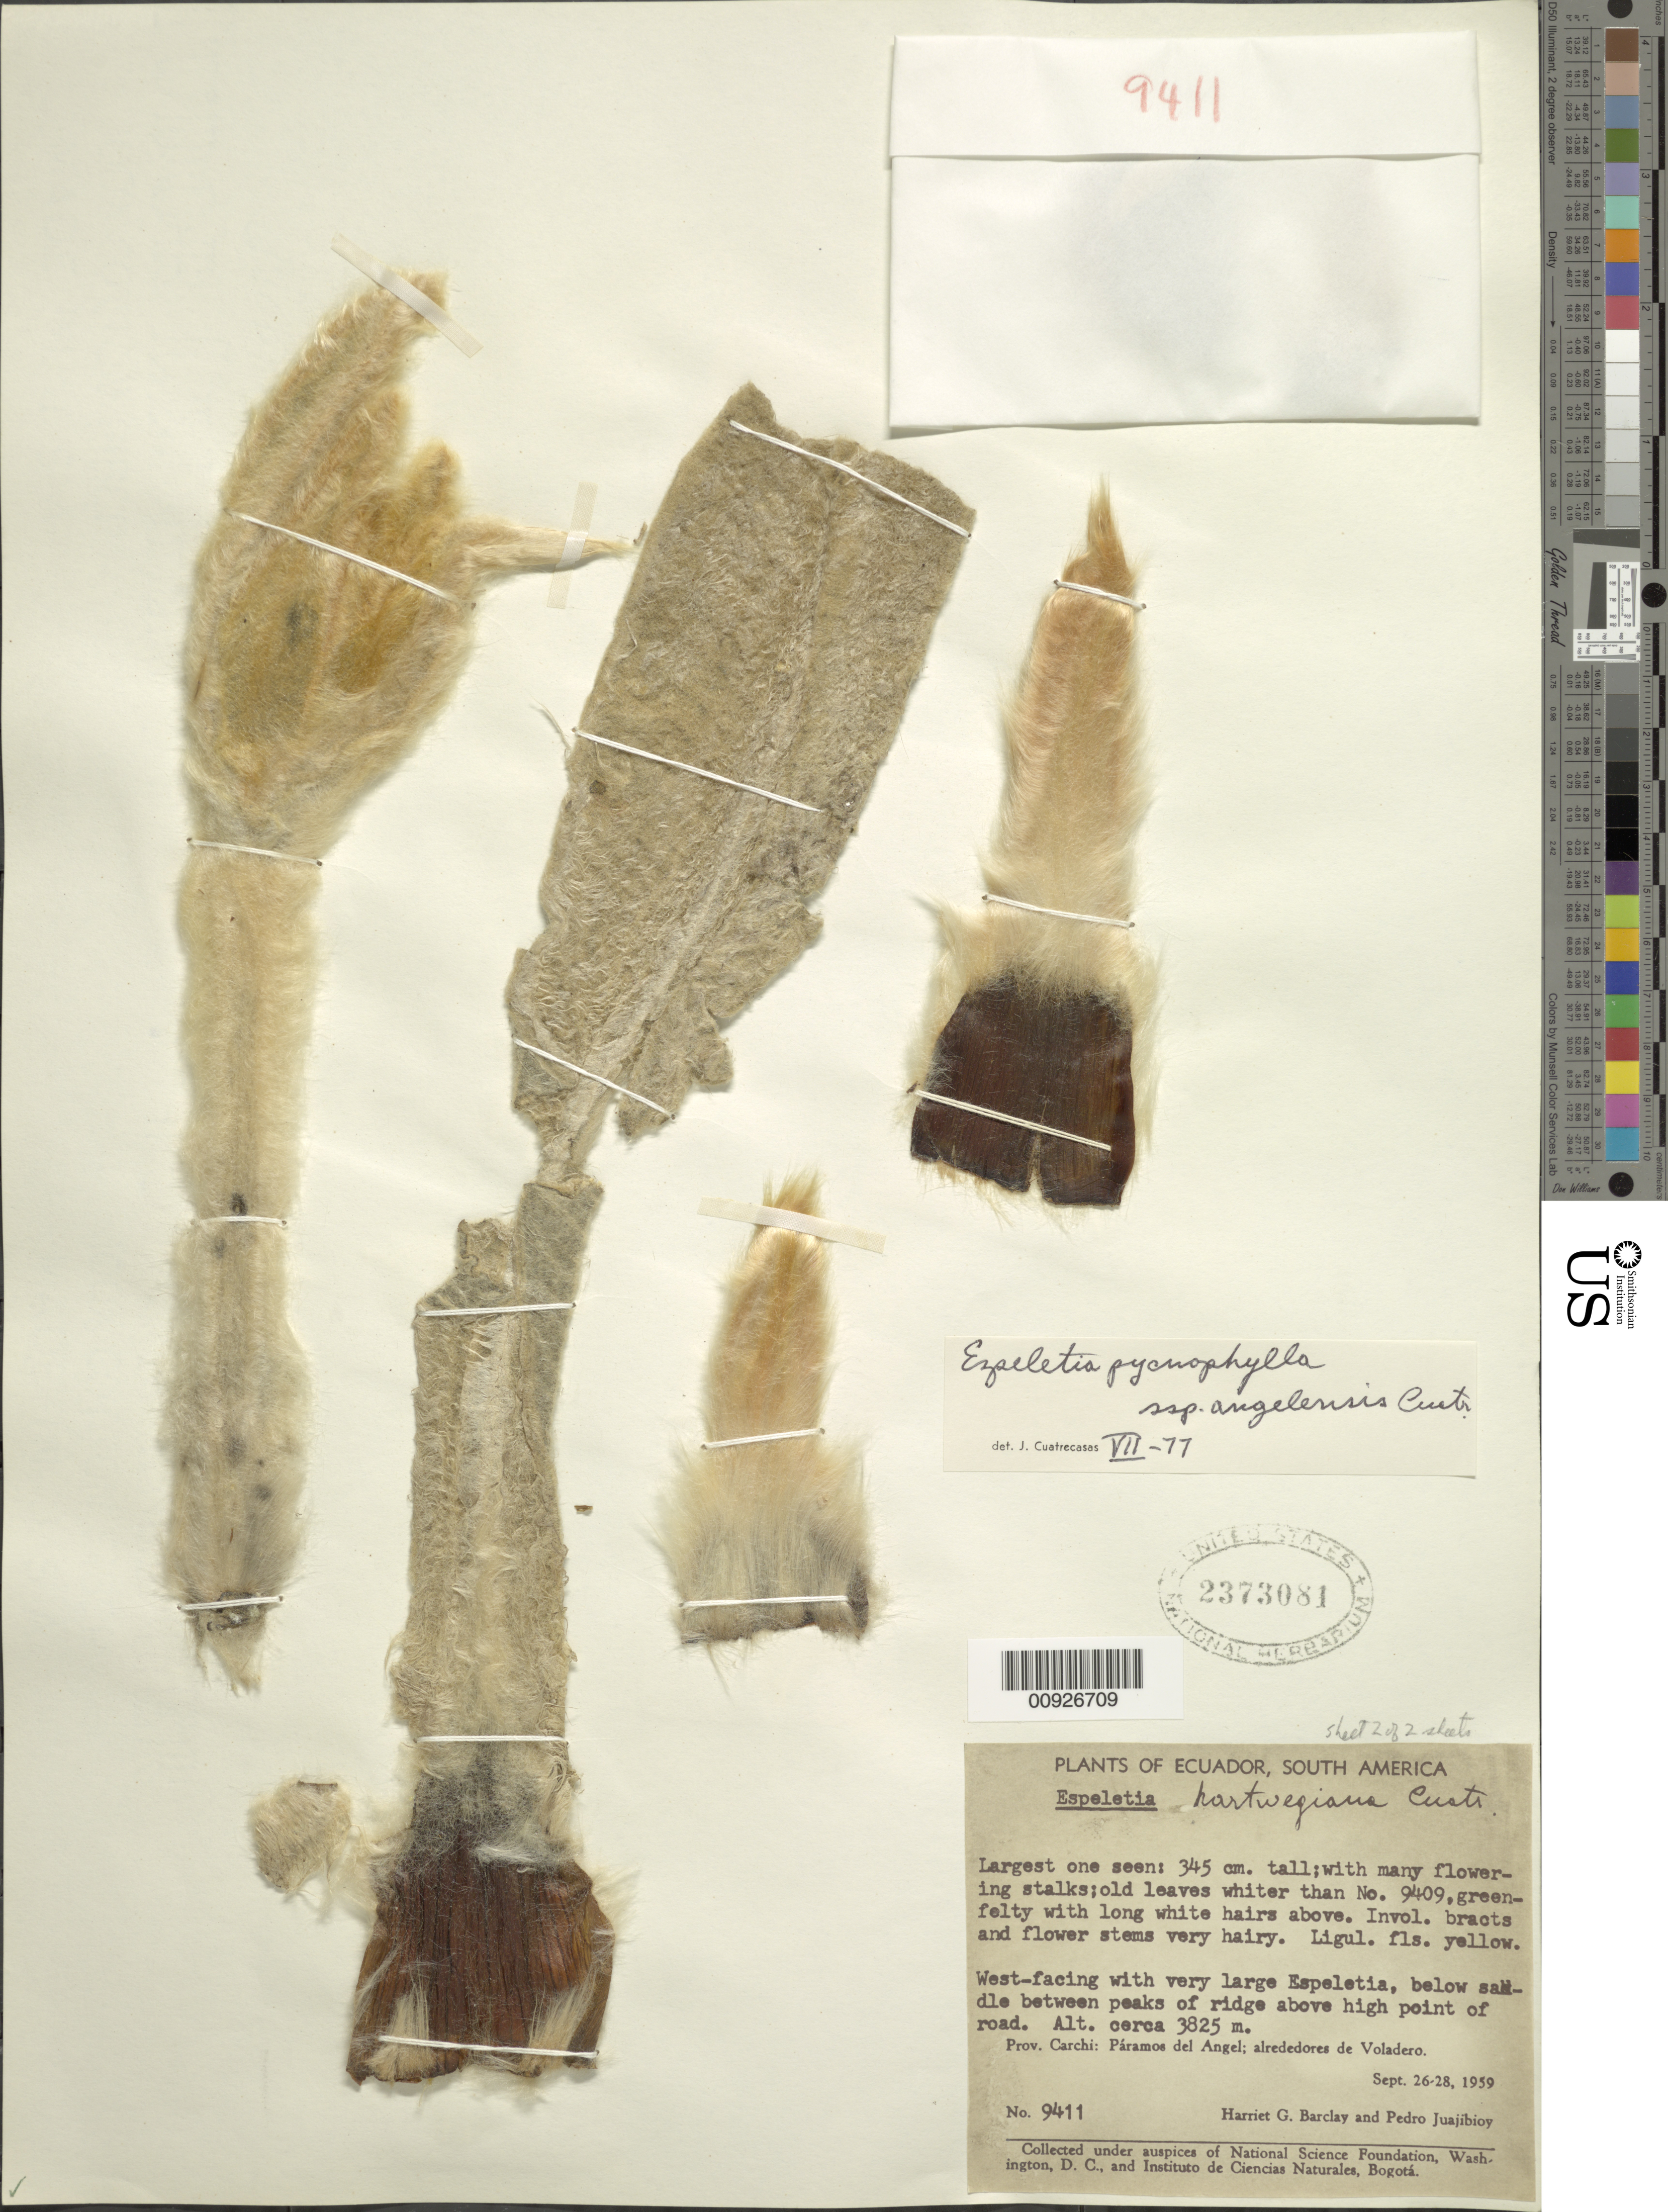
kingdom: Plantae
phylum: Tracheophyta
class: Magnoliopsida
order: Asterales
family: Asteraceae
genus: Espeletia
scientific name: Espeletia pycnophylla subsp. angelensis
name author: Cuatrec.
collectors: H. G. Barclay & P. Juajibioy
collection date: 1959-09-26/1959-09-28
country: Ecuador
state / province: Carchi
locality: Páramo del Ángel. Alrededores de Voladero, W-facing with very large Espeletia, below sandle between peaks of ridge above high point of road. .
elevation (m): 3825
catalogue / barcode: US 2373081